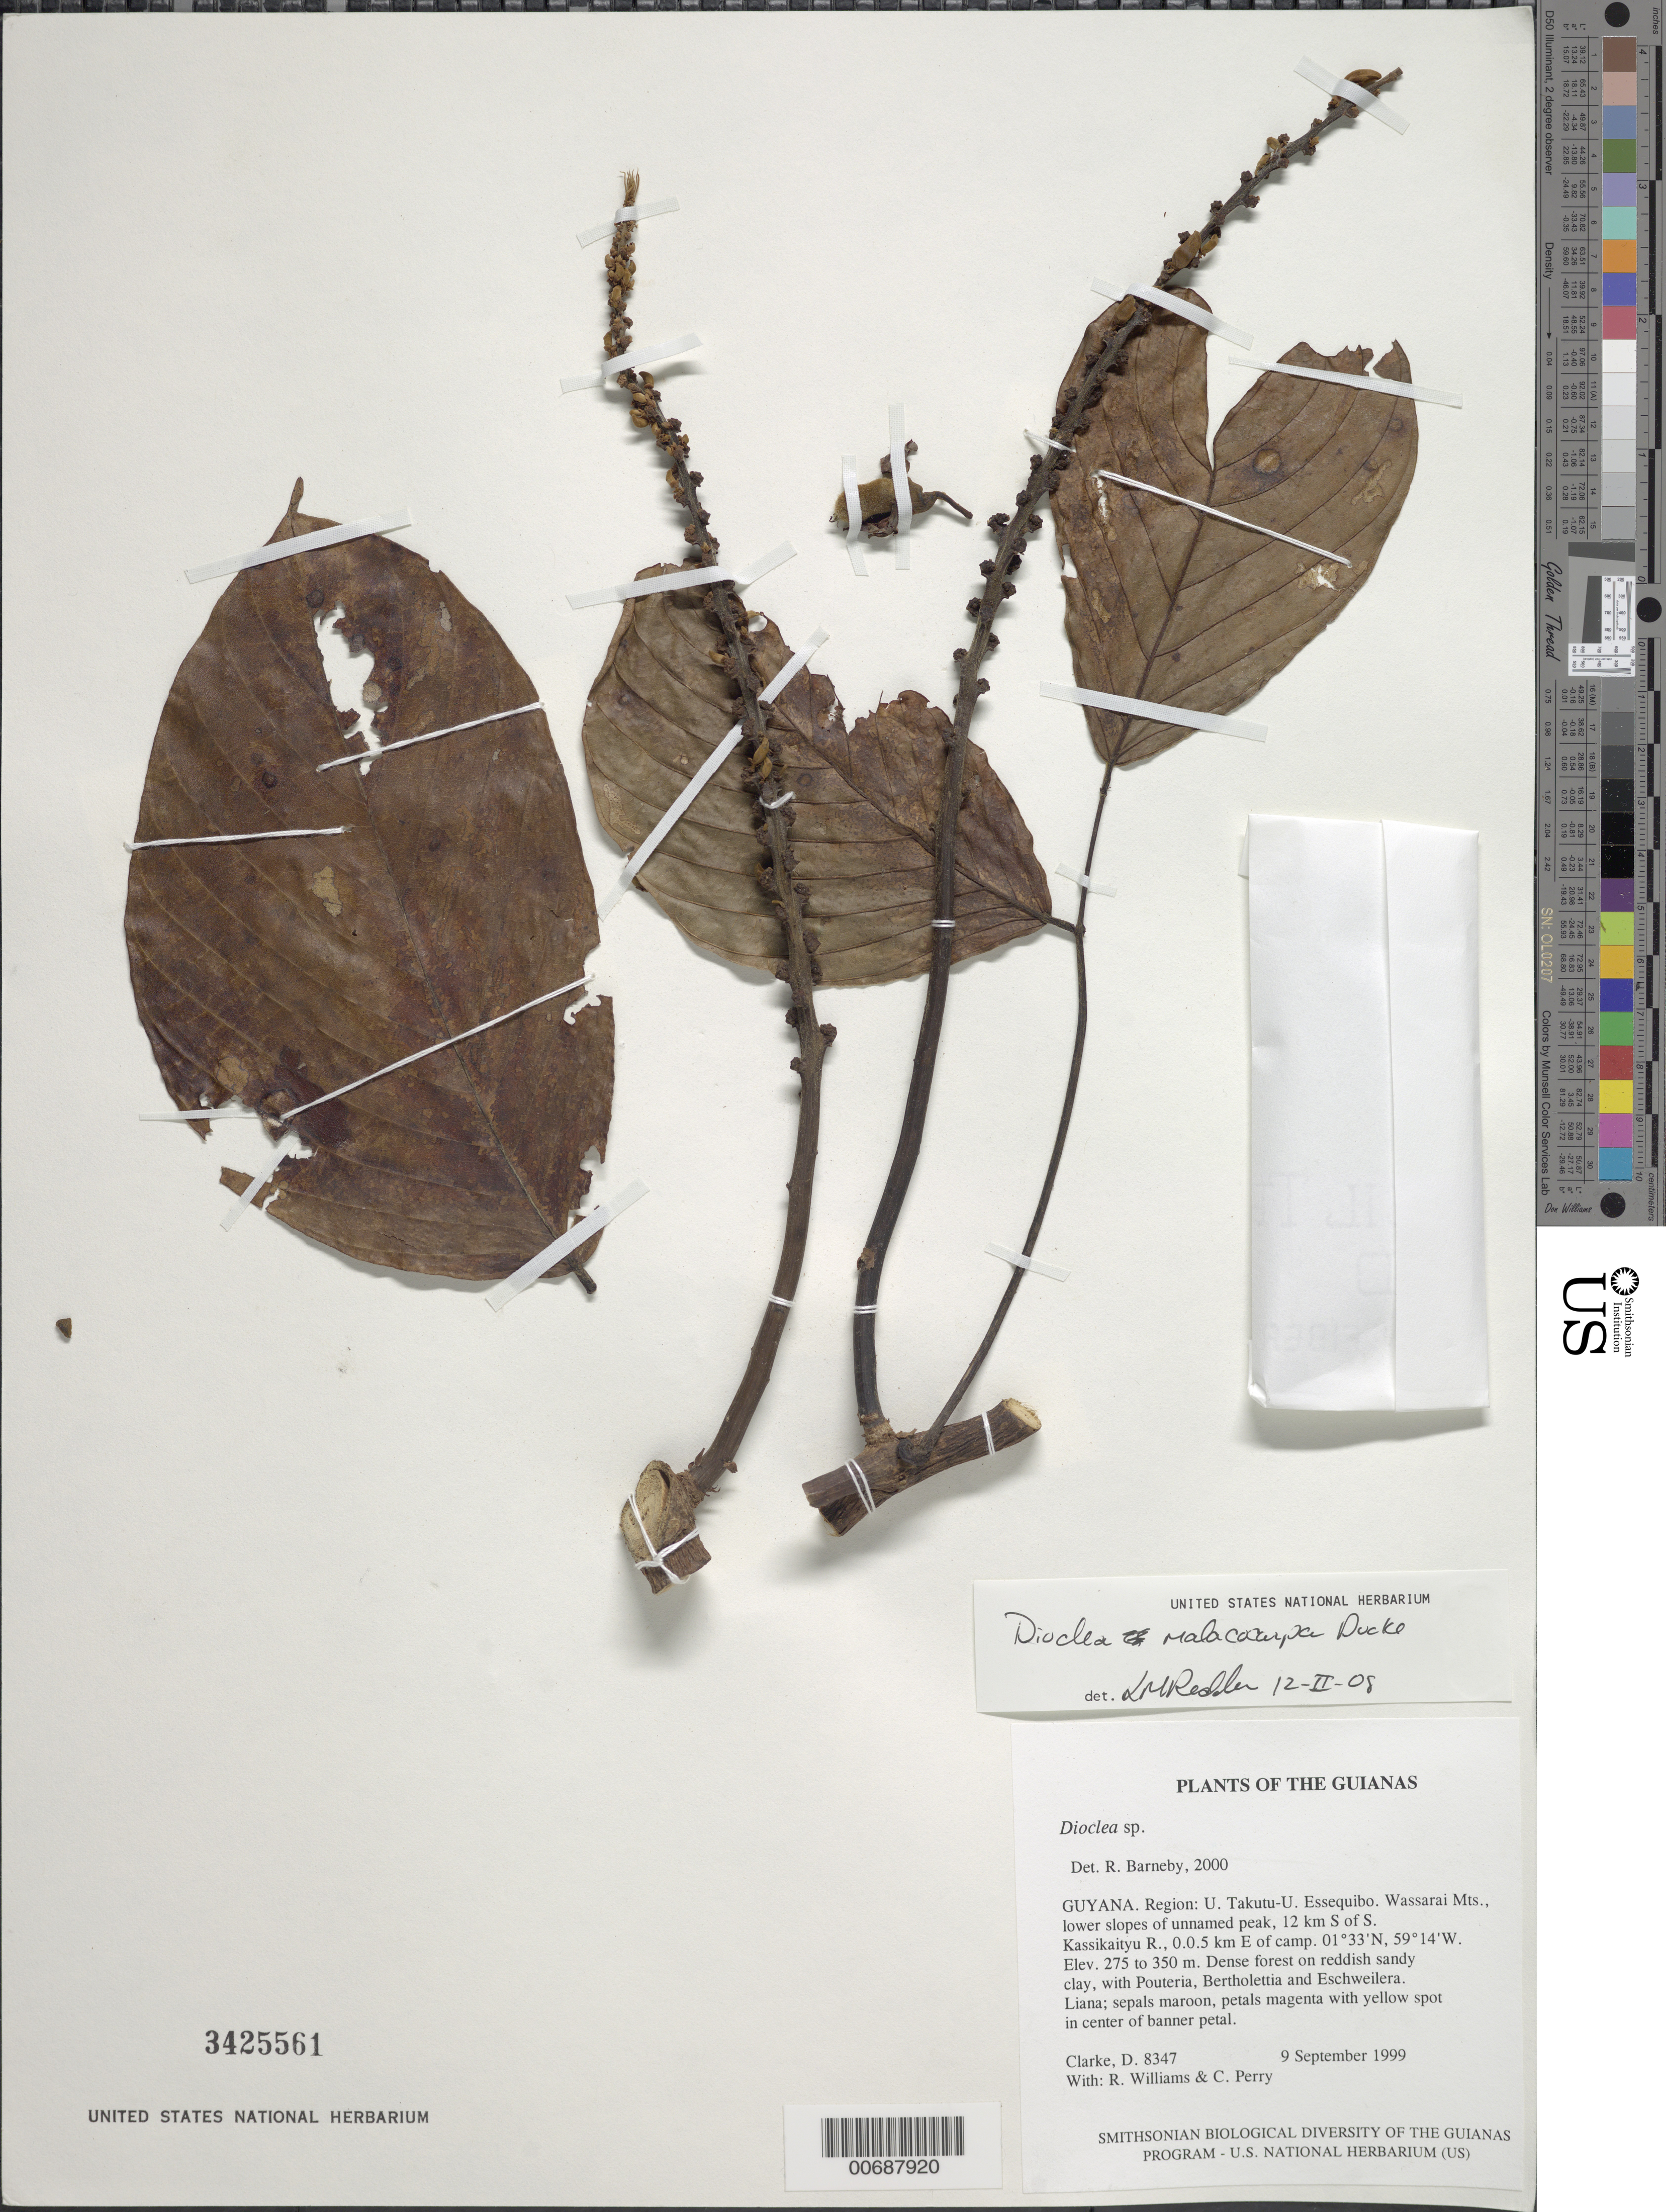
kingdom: Plantae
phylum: Tracheophyta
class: Magnoliopsida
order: Fabales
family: Fabaceae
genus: Macropsychanthus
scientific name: Macropsychanthus malacocarpus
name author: (Ducke) L.P. Queiroz & Snak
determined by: Strong, Mark T., (BOT), Smithsonian Institution - National Museum of Natural History (UNITED STATES)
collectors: H. D. Clarke, R. Williams & C. Perry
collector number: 8347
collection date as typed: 9 September 1999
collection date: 1999-09-09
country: Guyana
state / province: U. Takutu-U. Essequibo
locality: Wassarai Mts., lower slopes of unnamed peak, 12 km S of S. Kassikaityu R., 0.0.5 km E of camp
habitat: Dense forest on reddish sandy clay, with Pouteria, Bertholettia and Eschweilera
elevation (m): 275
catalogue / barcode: US 3425561